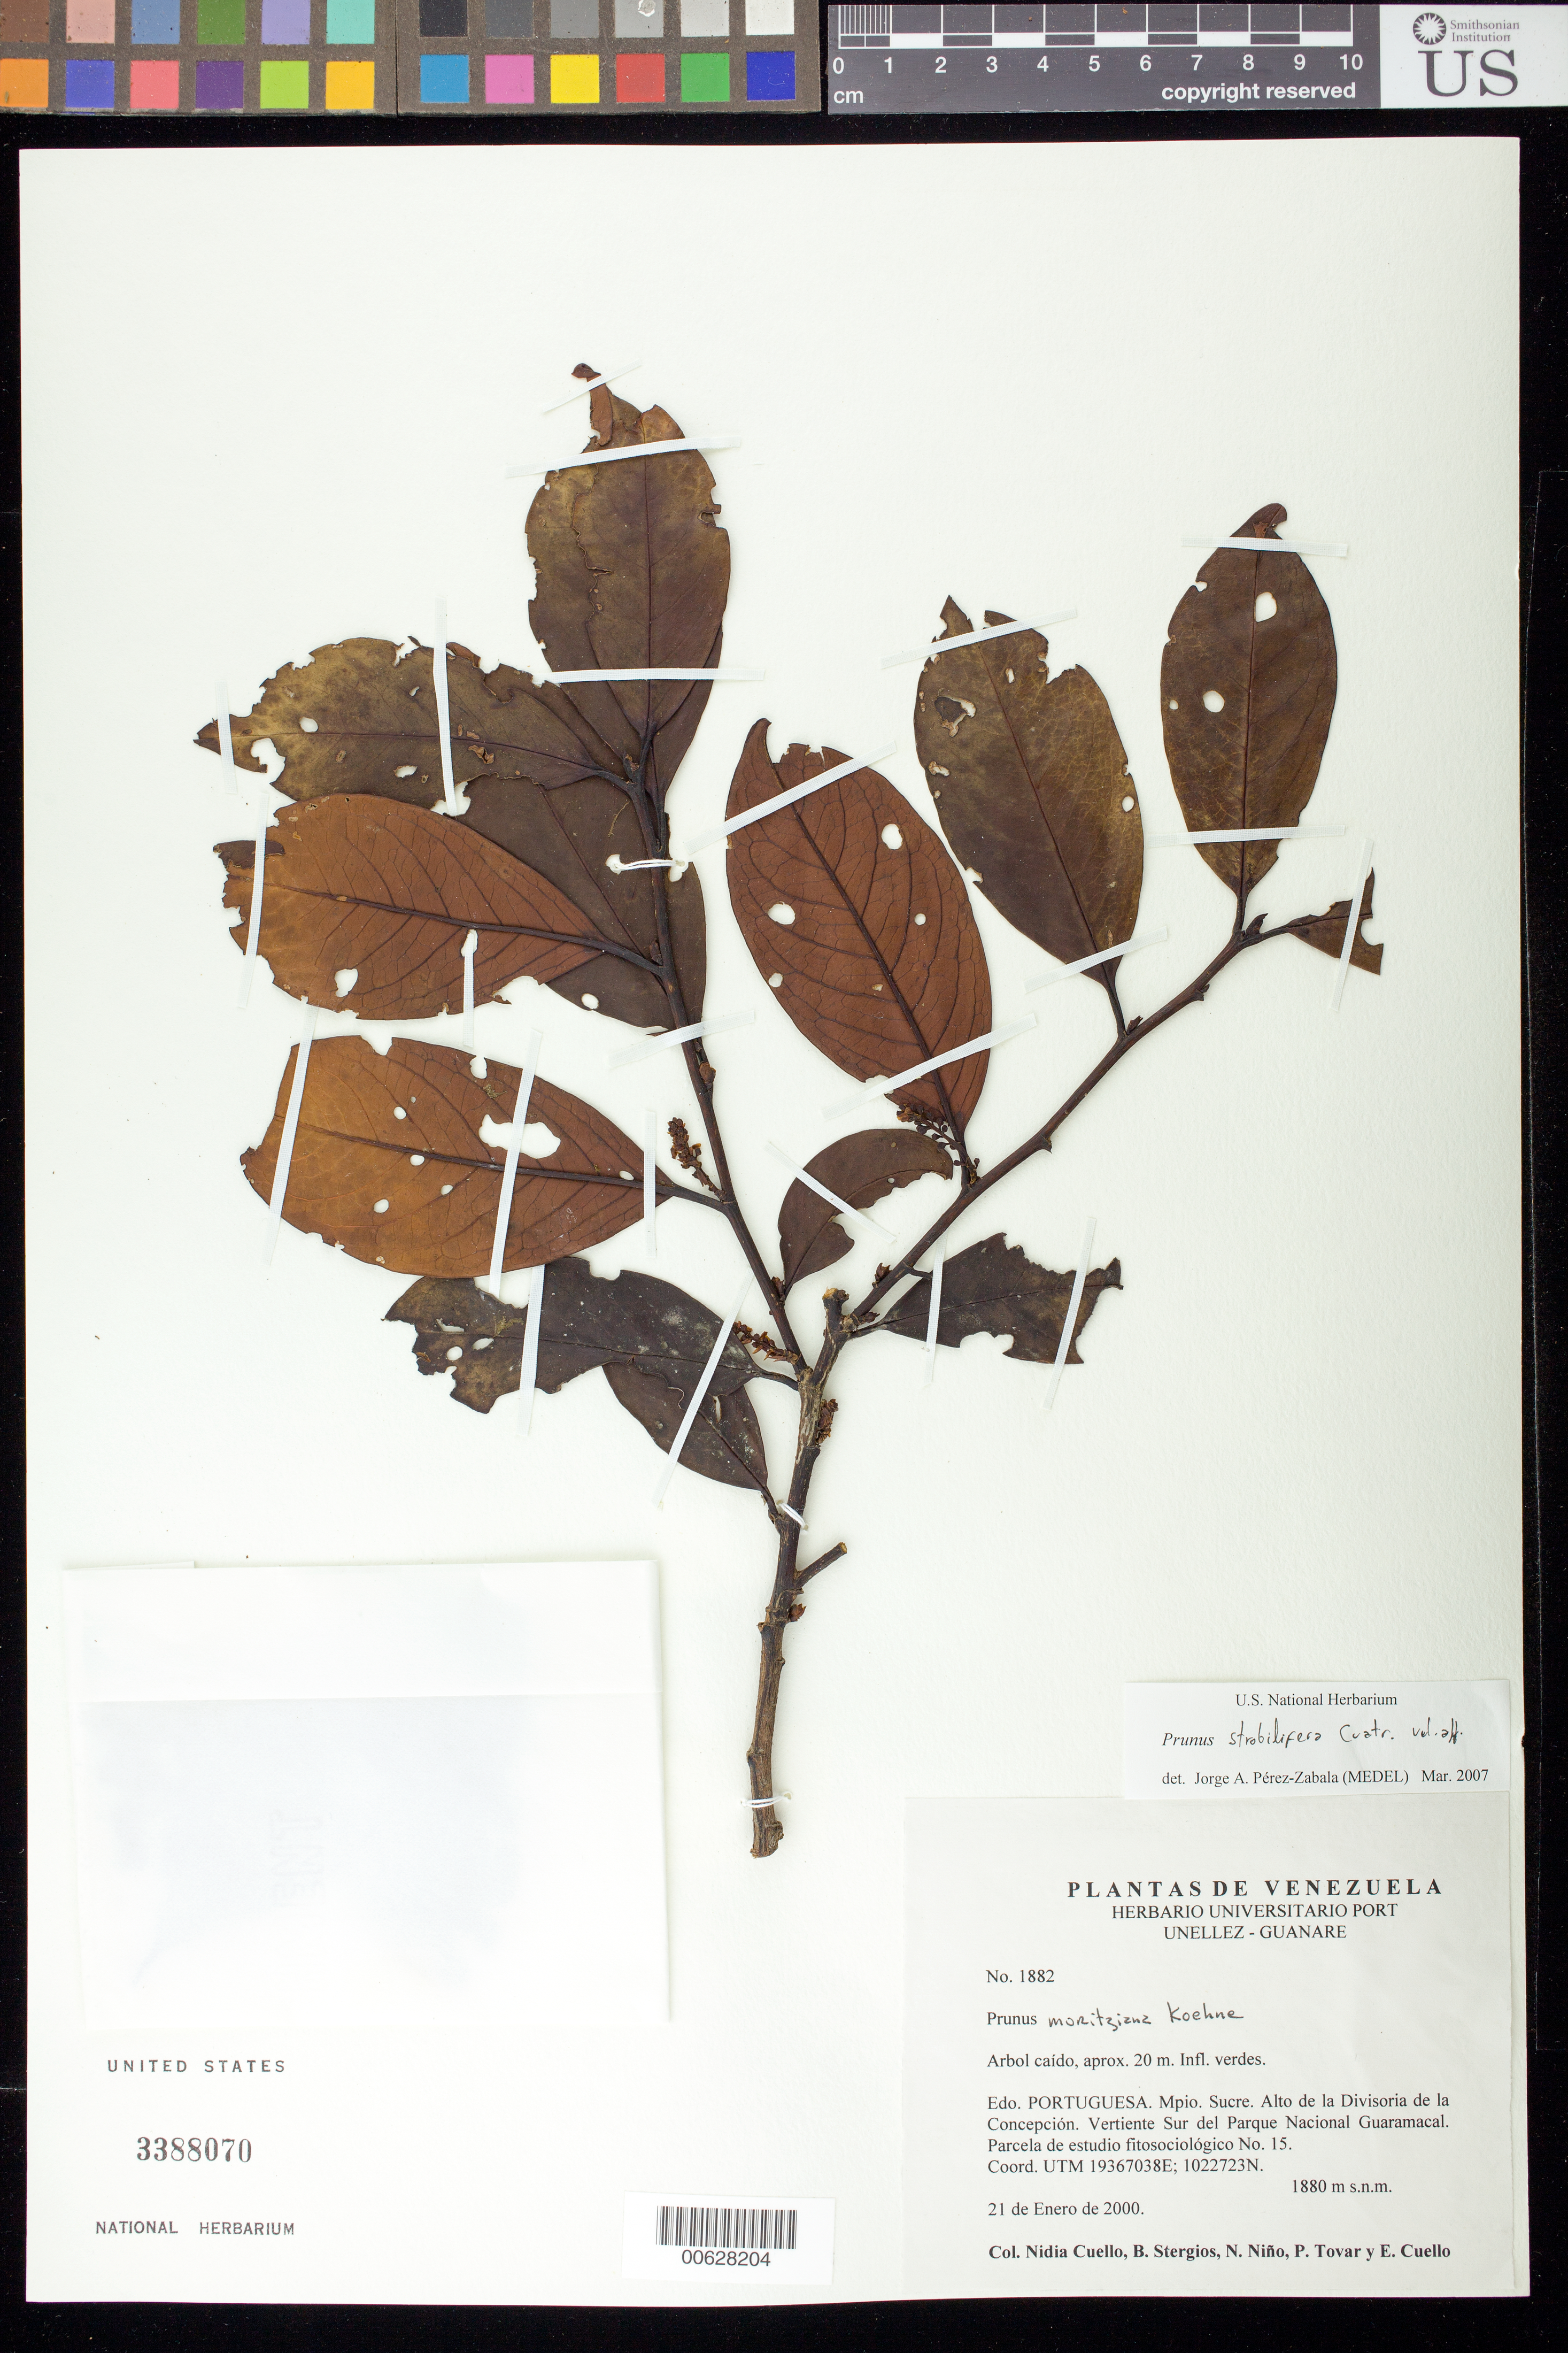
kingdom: Plantae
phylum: Tracheophyta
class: Magnoliopsida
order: Rosales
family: Rosaceae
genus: Prunus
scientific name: Prunus strobilifera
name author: Cuatrec.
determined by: Pérez-Zabala, Jorge A.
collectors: N. L. Cuello, B. G. Stergios, S. M. Niño, P. Tovar & E. Cuello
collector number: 1882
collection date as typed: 21 Jan 2000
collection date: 2000-01-21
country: Venezuela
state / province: Portuguesa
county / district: Sucre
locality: Divisoria de La Concepción, vertiente S Parque Nacional Guaramacal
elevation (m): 1880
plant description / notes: GUYN, MER, MO, MY, NY, PORT, VEN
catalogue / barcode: US 3388070